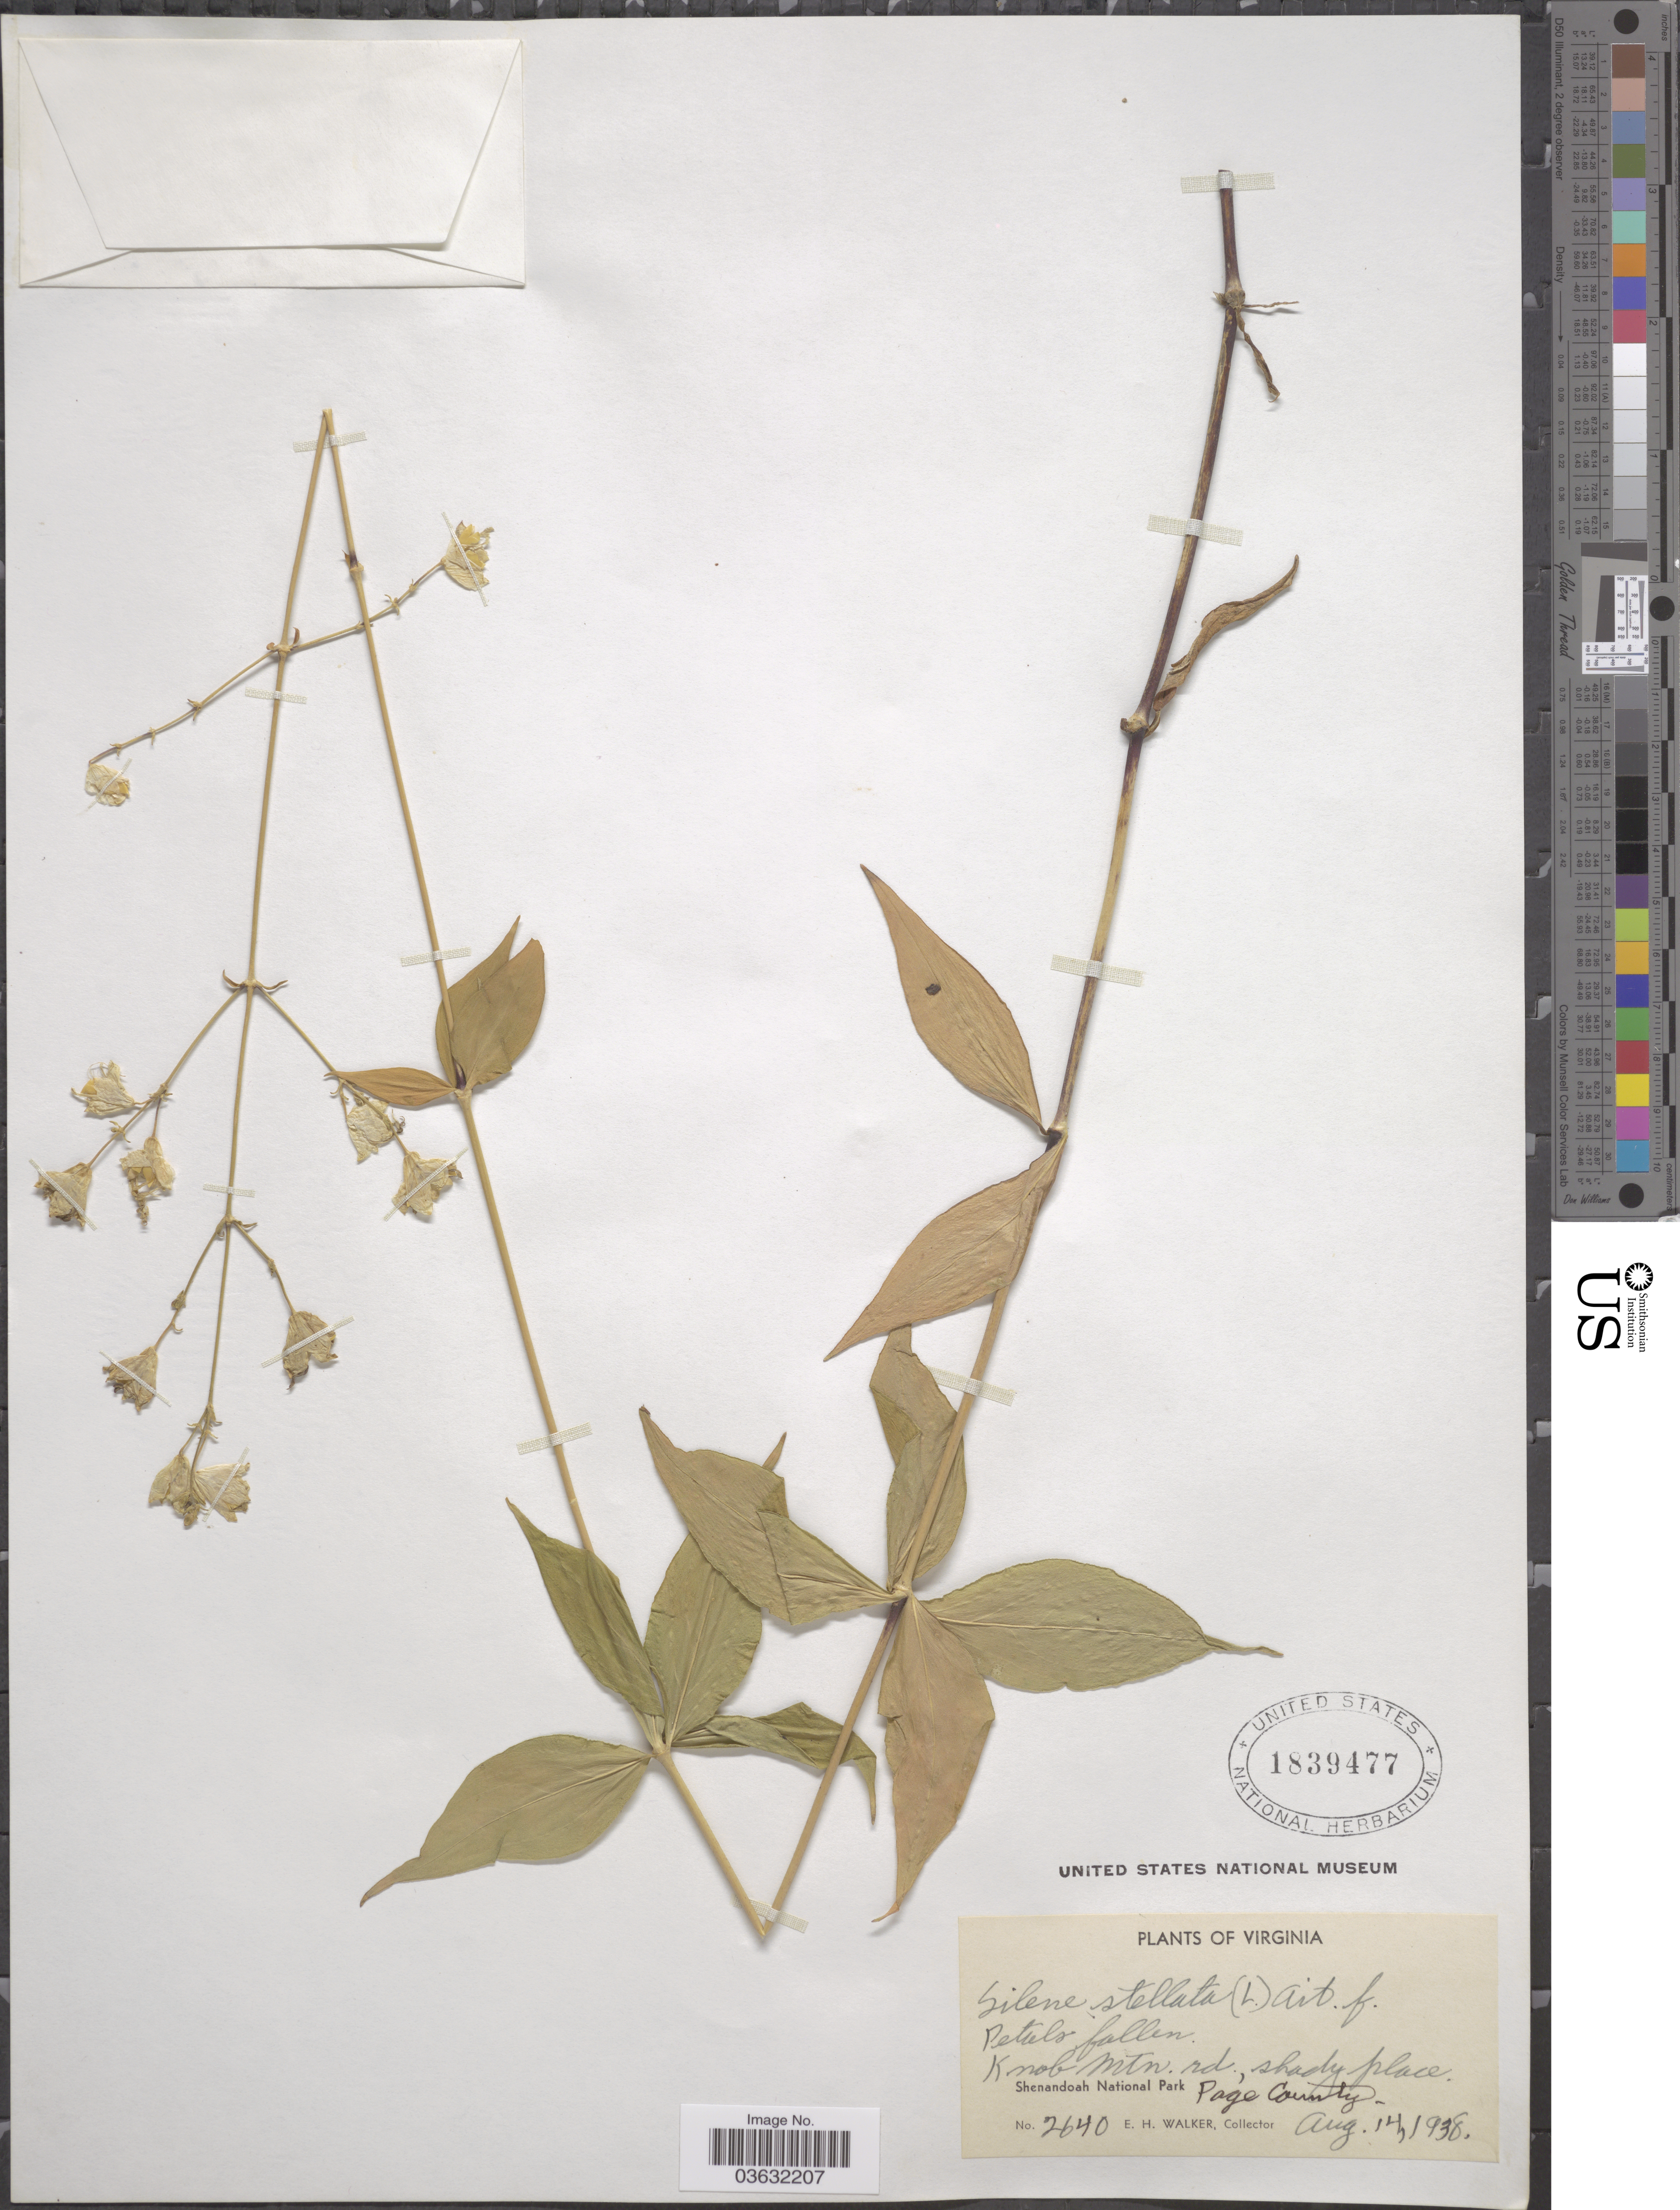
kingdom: Plantae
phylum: Tracheophyta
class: Magnoliopsida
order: Caryophyllales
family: Caryophyllaceae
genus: Silene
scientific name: Silene stellata var. stellata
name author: (L.) Coyte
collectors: E. H. Walker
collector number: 2640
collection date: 1938-08-14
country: United States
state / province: Virginia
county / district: Page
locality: Knob Mtn. rd. Shenandoah National Park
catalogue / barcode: US 1839477